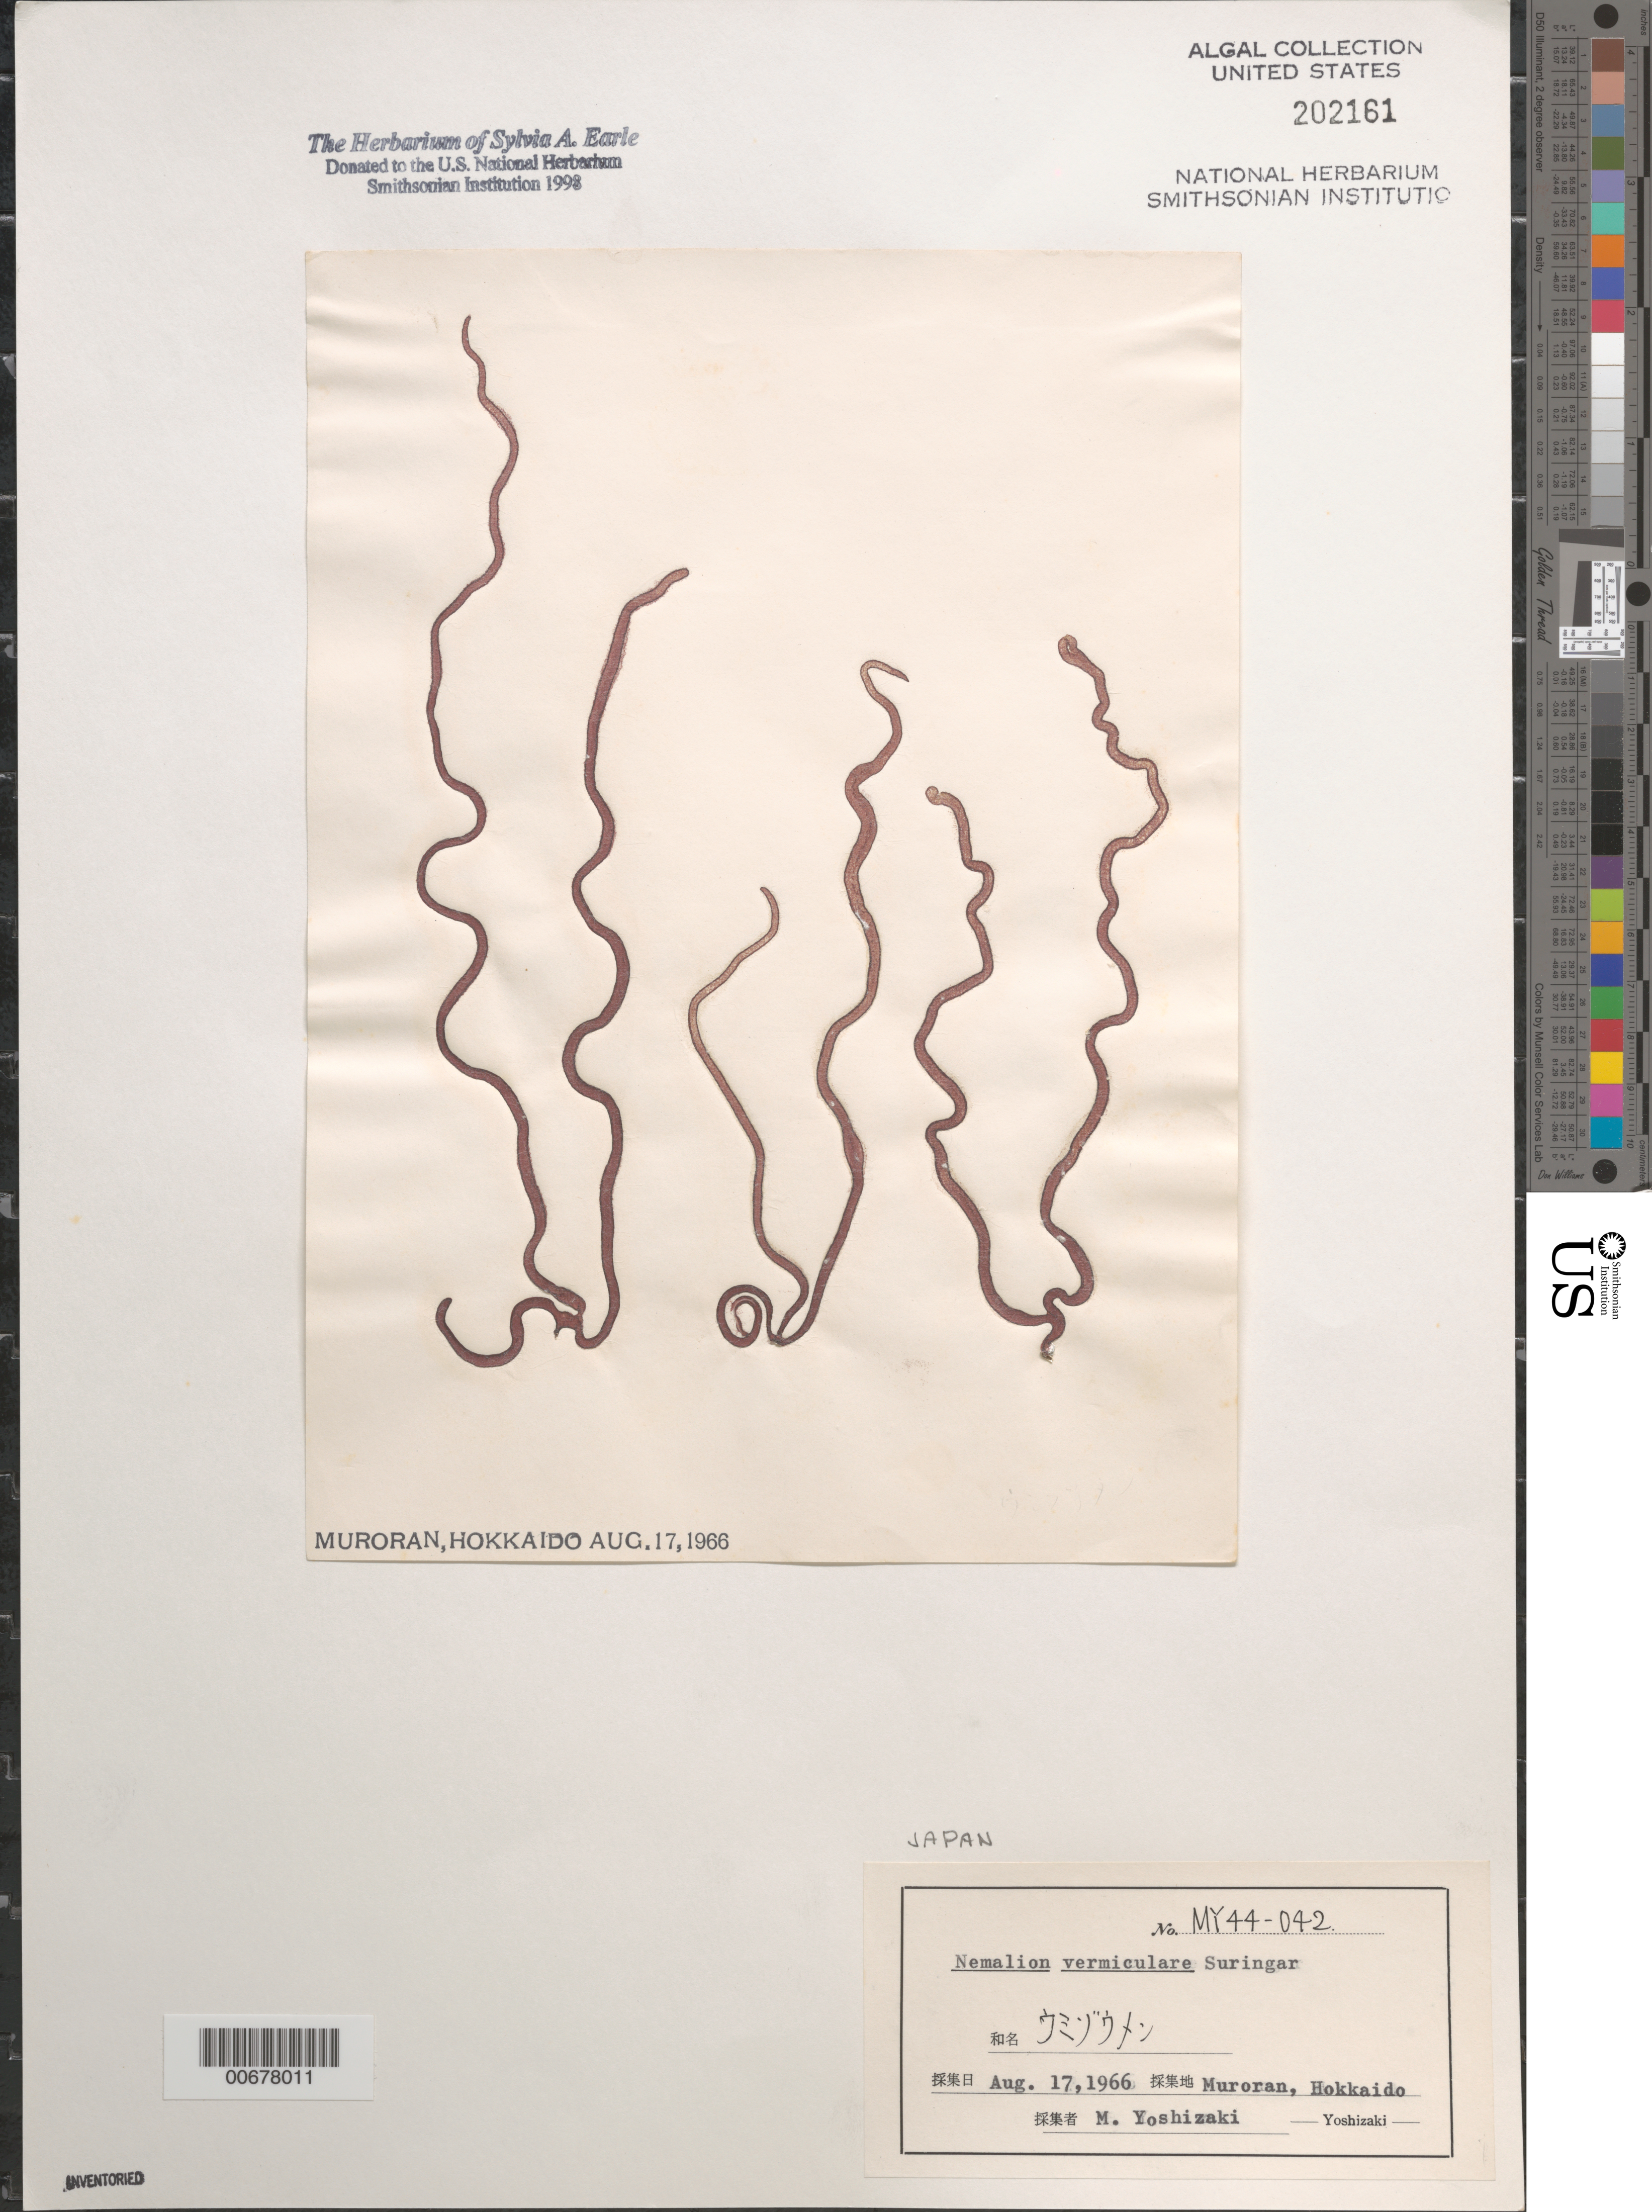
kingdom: Plantae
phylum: Rhodophyta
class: Florideophyceae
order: Nemaliales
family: Nemaliaceae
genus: Nemalion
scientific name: Nemalion helminthoides var. vermiculare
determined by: Yoshizaki, M.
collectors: M. Yoshizaki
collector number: MY 44-042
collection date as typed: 17 Aug 1966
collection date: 1966-08-17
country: Japan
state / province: Hokkaido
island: Hokkaido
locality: Muroran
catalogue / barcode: US 202161